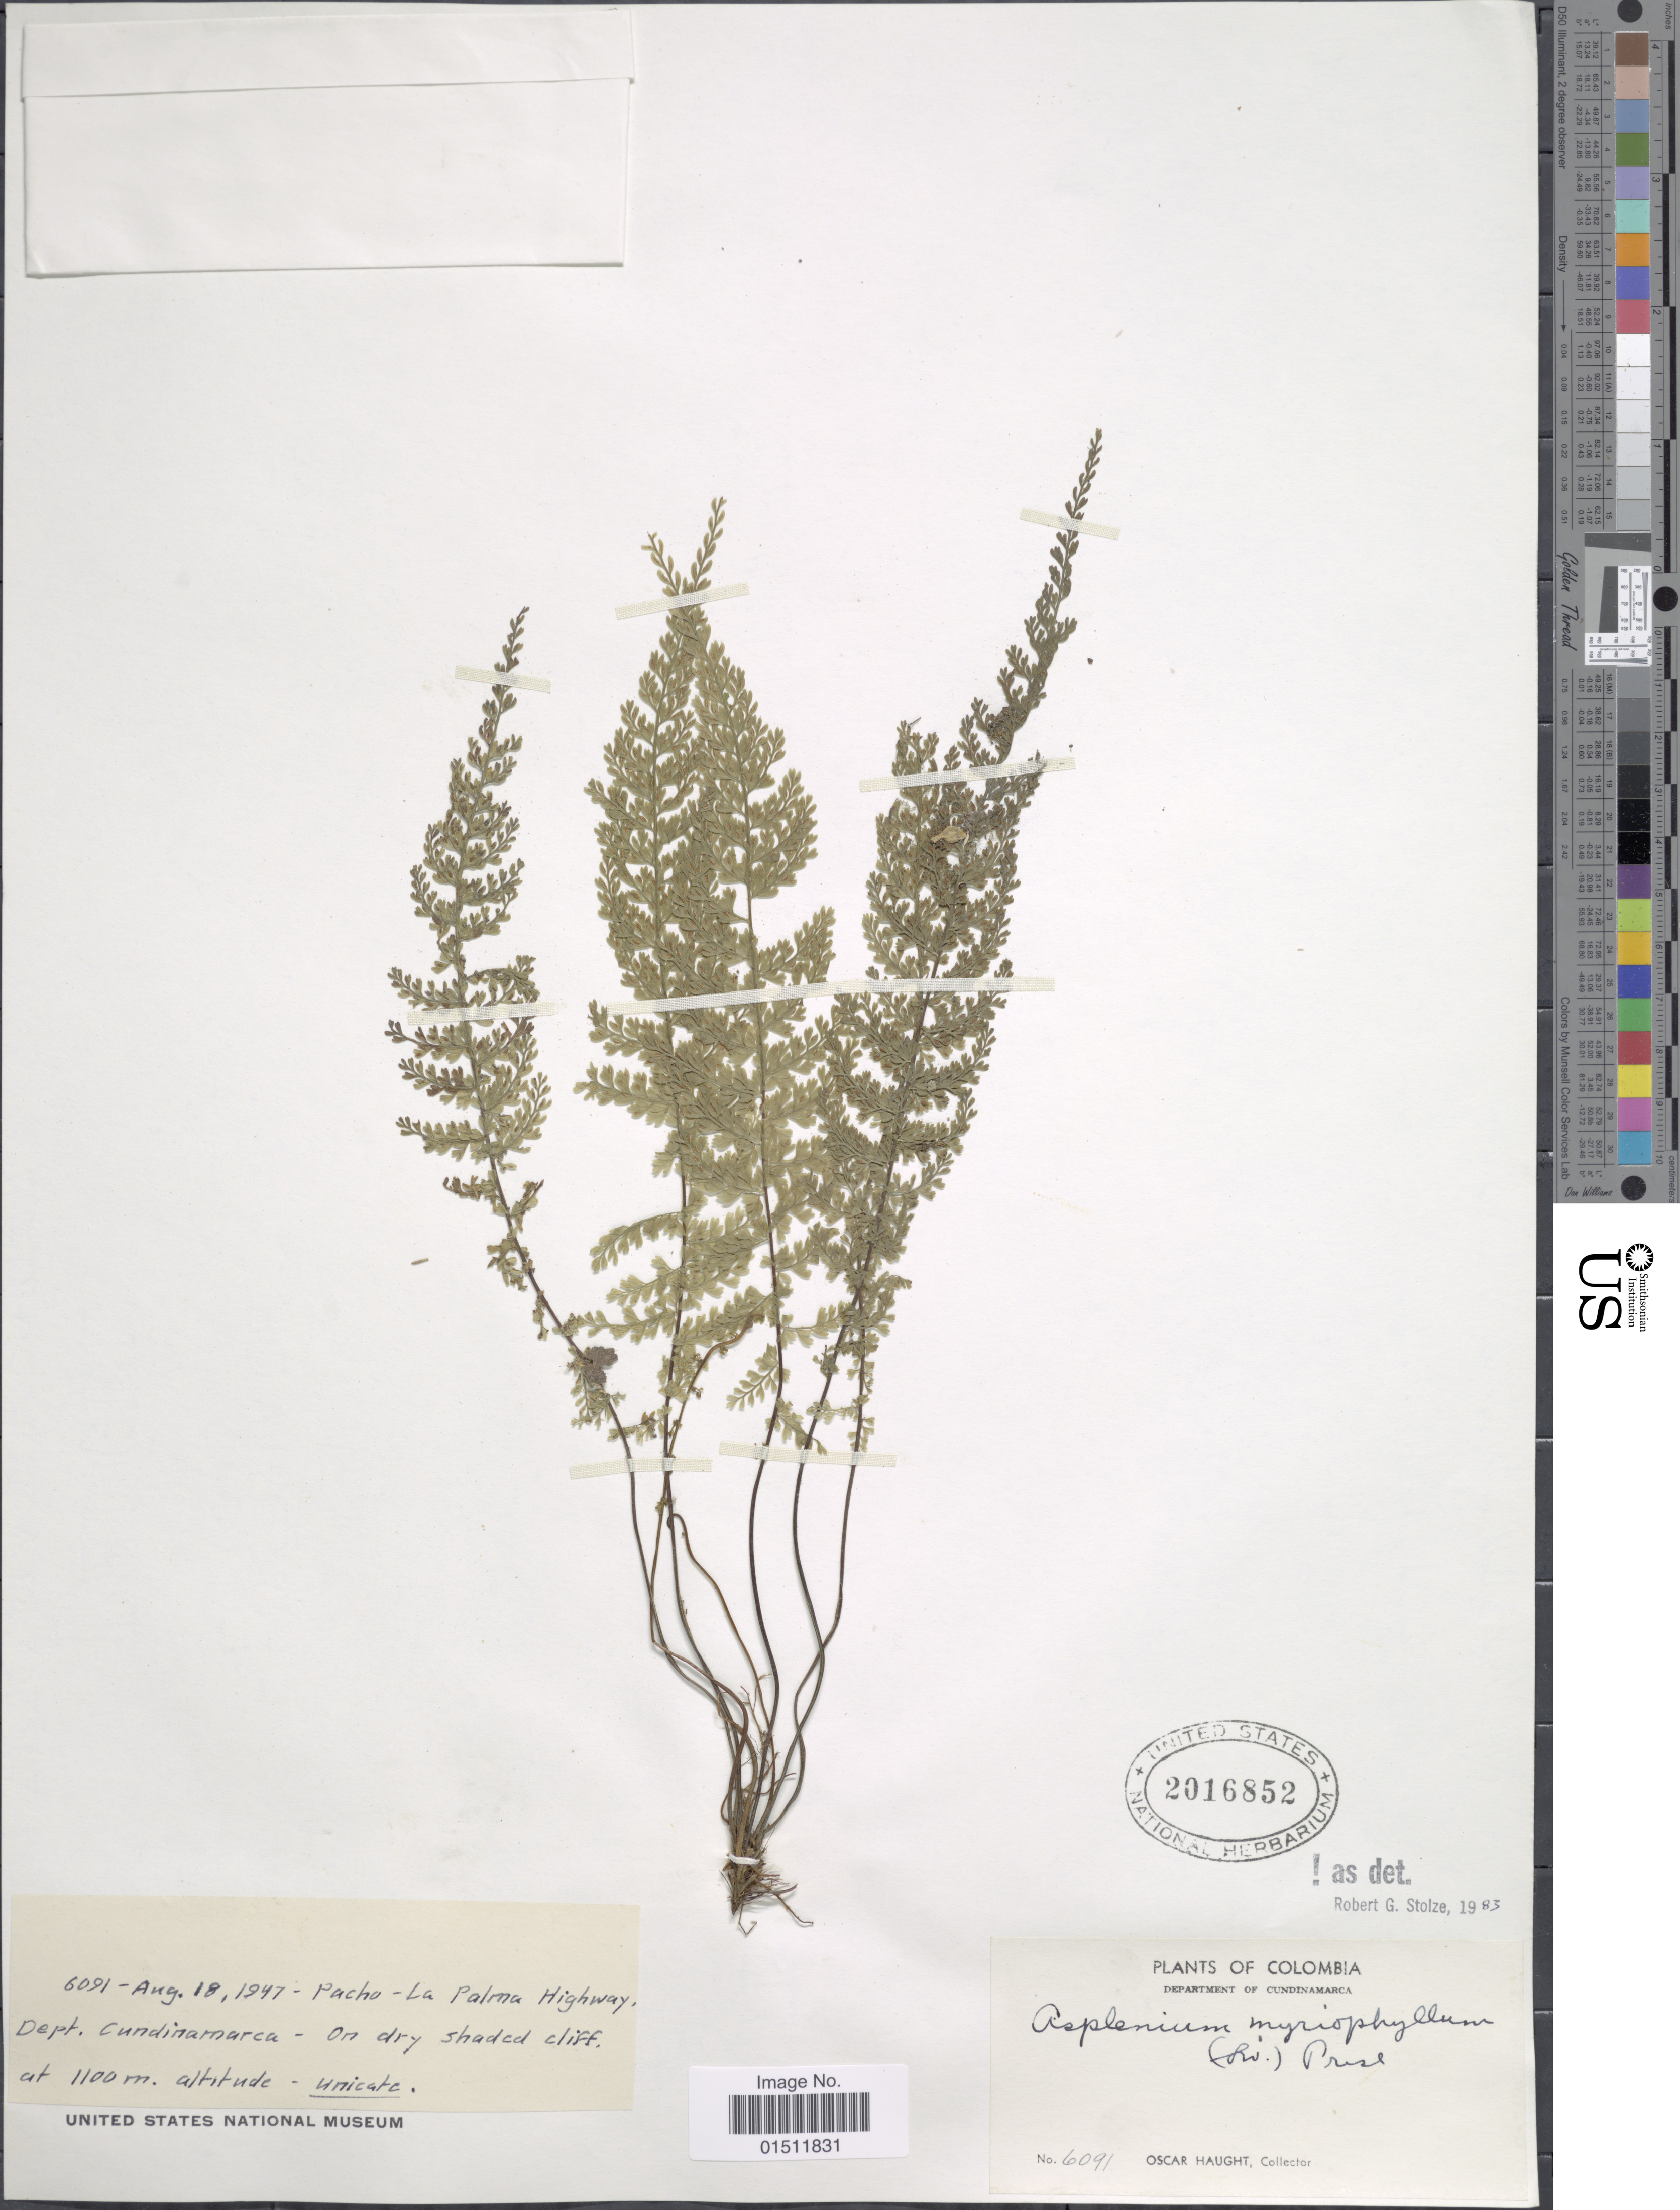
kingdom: Plantae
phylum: Tracheophyta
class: Polypodiopsida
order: Polypodiales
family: Aspleniaceae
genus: Asplenium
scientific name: Asplenium myriophyllum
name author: (Sw.) C. Presl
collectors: O. L. Haught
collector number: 6091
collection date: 1947-08-18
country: Colombia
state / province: Cundinamarca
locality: Pacho, La Palma Highway, dept. Cundinamarca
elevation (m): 1100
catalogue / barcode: US 2016852